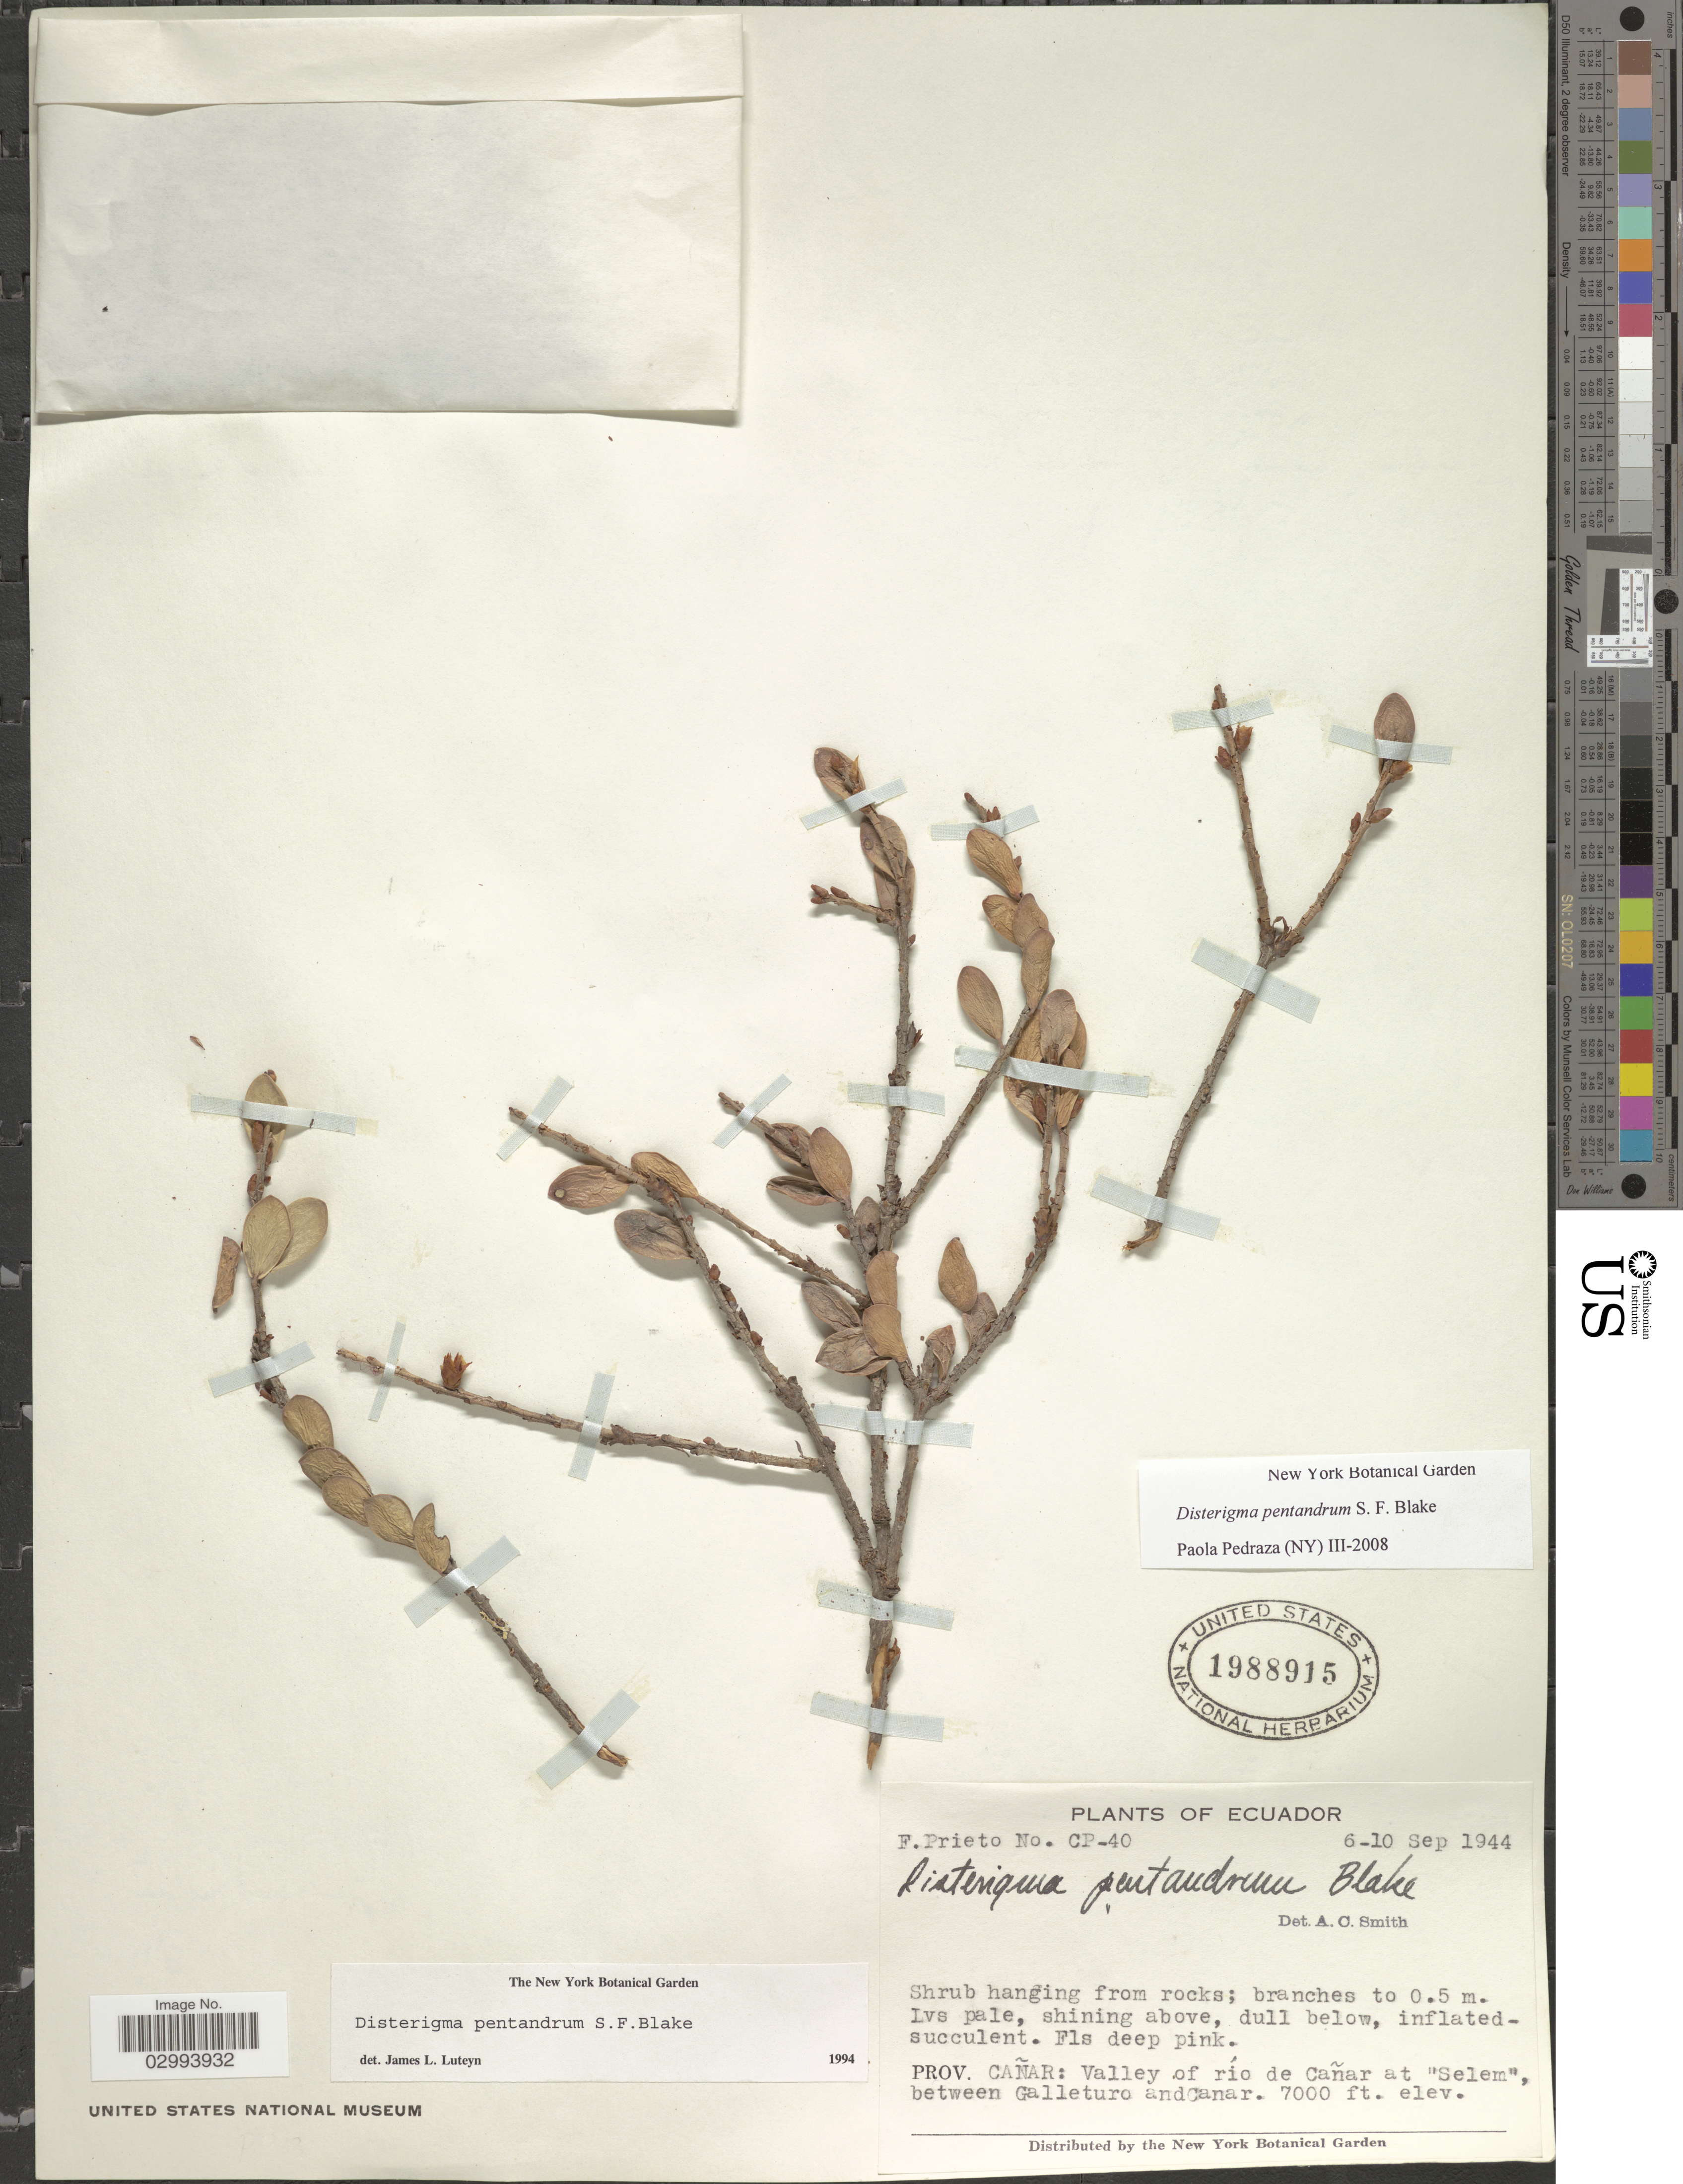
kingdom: Plantae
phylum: Tracheophyta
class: Magnoliopsida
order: Ericales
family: Ericaceae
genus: Disterigma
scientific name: Disterigma pentandrum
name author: S.F. Blake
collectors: F. Prieto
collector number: CP-40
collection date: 1944-09-06/1944-09-10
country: Ecuador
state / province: Cañar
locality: Prov. Cañar: Valley of río de Cañar at "Selem", between Galleturo and Canar.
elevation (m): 2134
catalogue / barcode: US 1988915